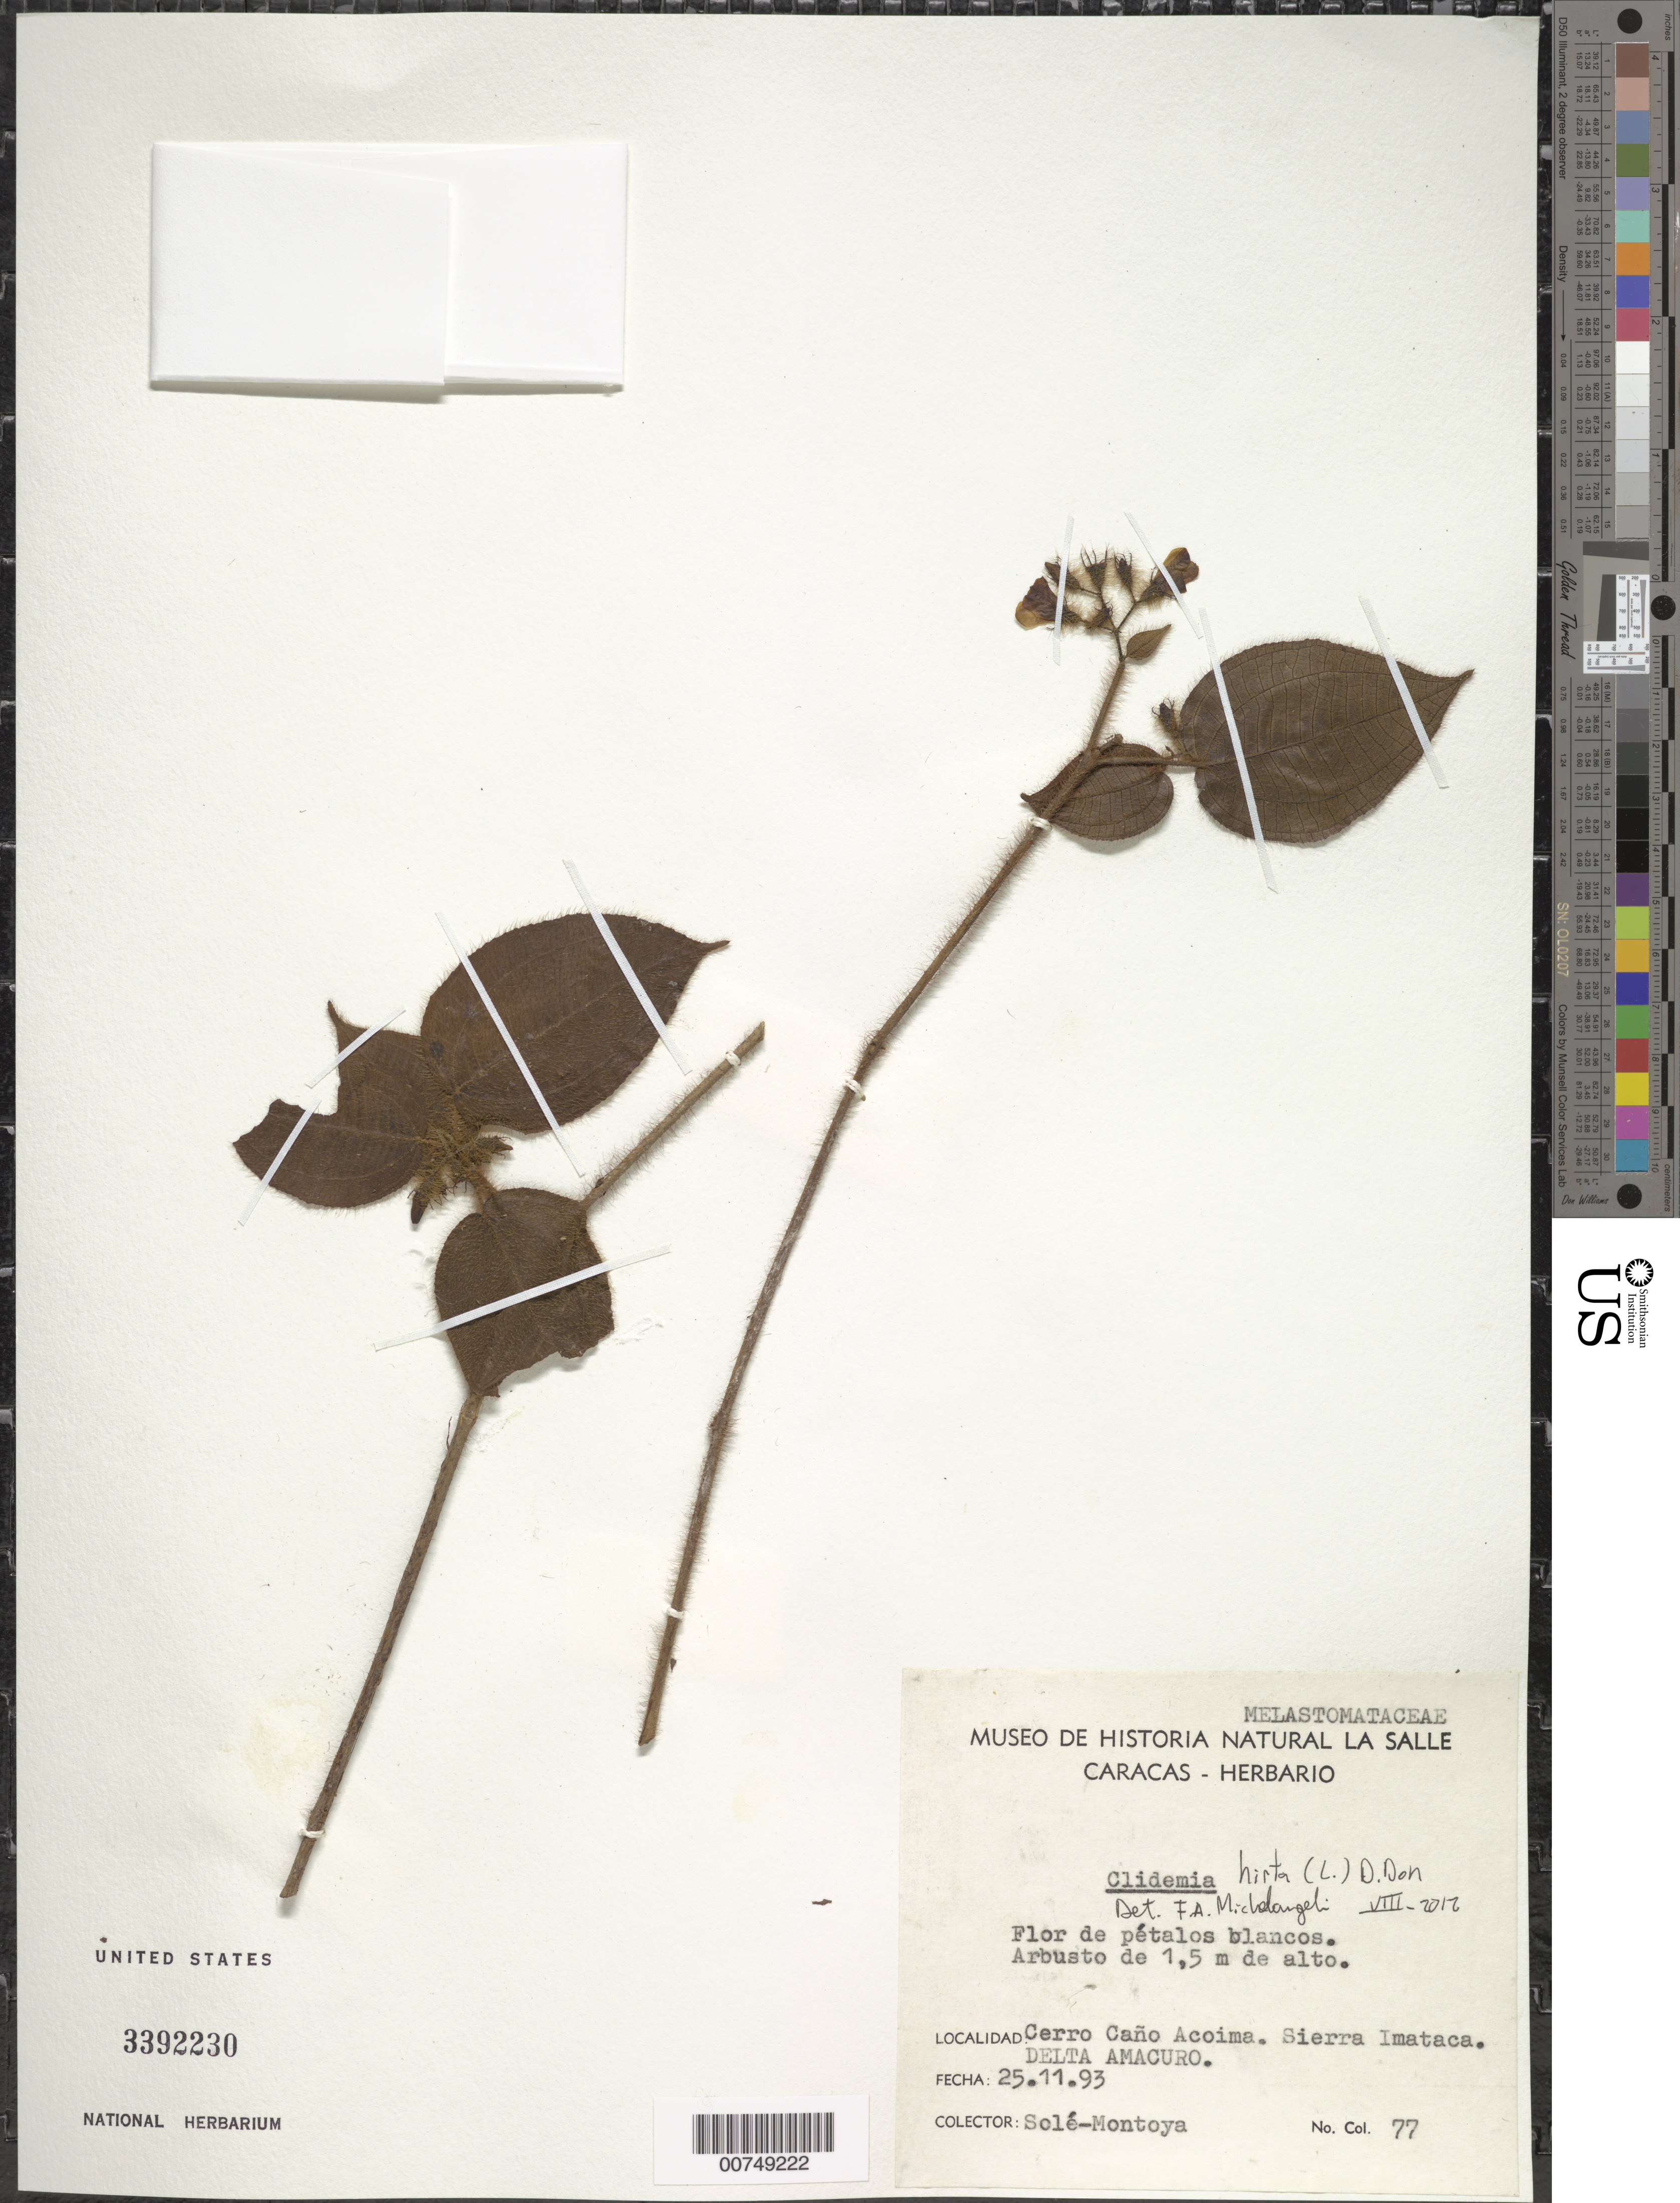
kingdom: Plantae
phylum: Tracheophyta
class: Magnoliopsida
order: Myrtales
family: Melastomataceae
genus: Clidemia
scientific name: Clidemia hirta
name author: (L.) D. Don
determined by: Michelangeli, F. A.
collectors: S. Montoya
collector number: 77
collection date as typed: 25-Nov-93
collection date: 1993-11-25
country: Venezuela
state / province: Delta Amacuro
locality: Cerro, Salto Acoima. Sierra Imataca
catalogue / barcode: US 3392230